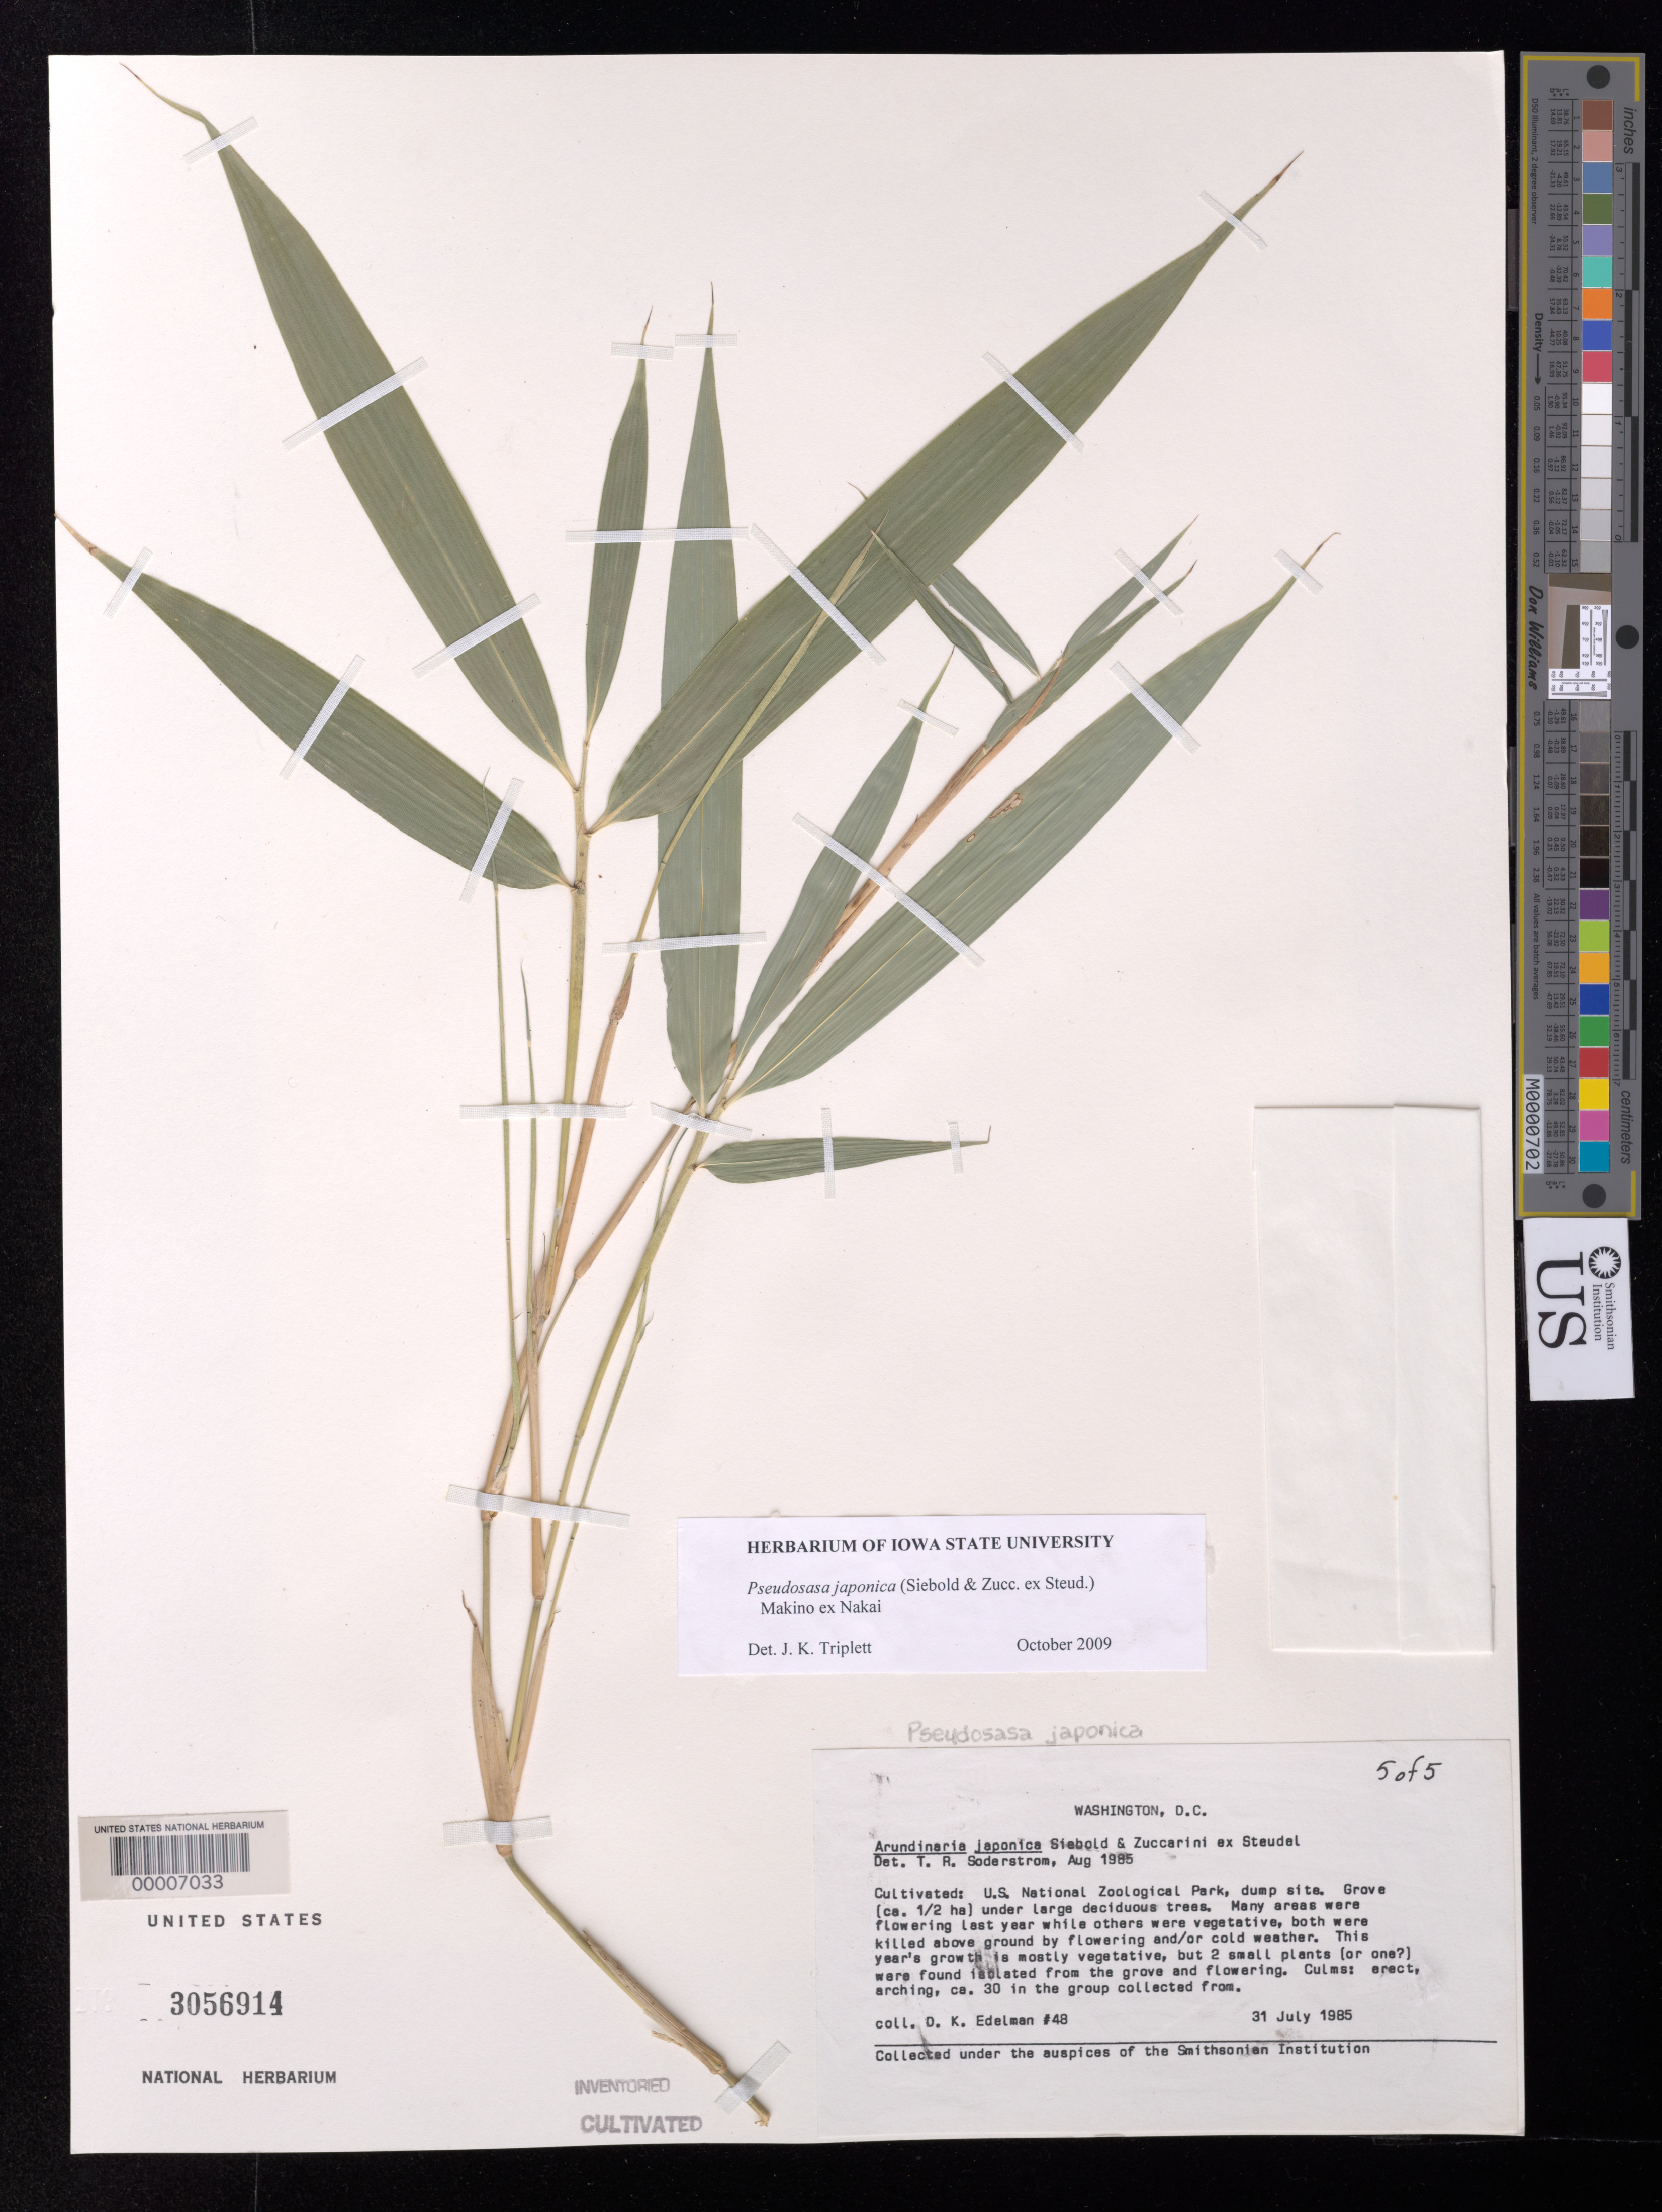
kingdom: Plantae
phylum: Tracheophyta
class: Liliopsida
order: Poales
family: Poaceae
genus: Arundinaria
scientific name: Arundinaria japonica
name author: Siebold & Zucc. in Steud.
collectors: D. Edelman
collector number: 48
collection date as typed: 31 Jul 1985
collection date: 1985-07-31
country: United States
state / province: District of Columbia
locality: National Zoological Park, dumpsite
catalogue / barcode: US 3056914